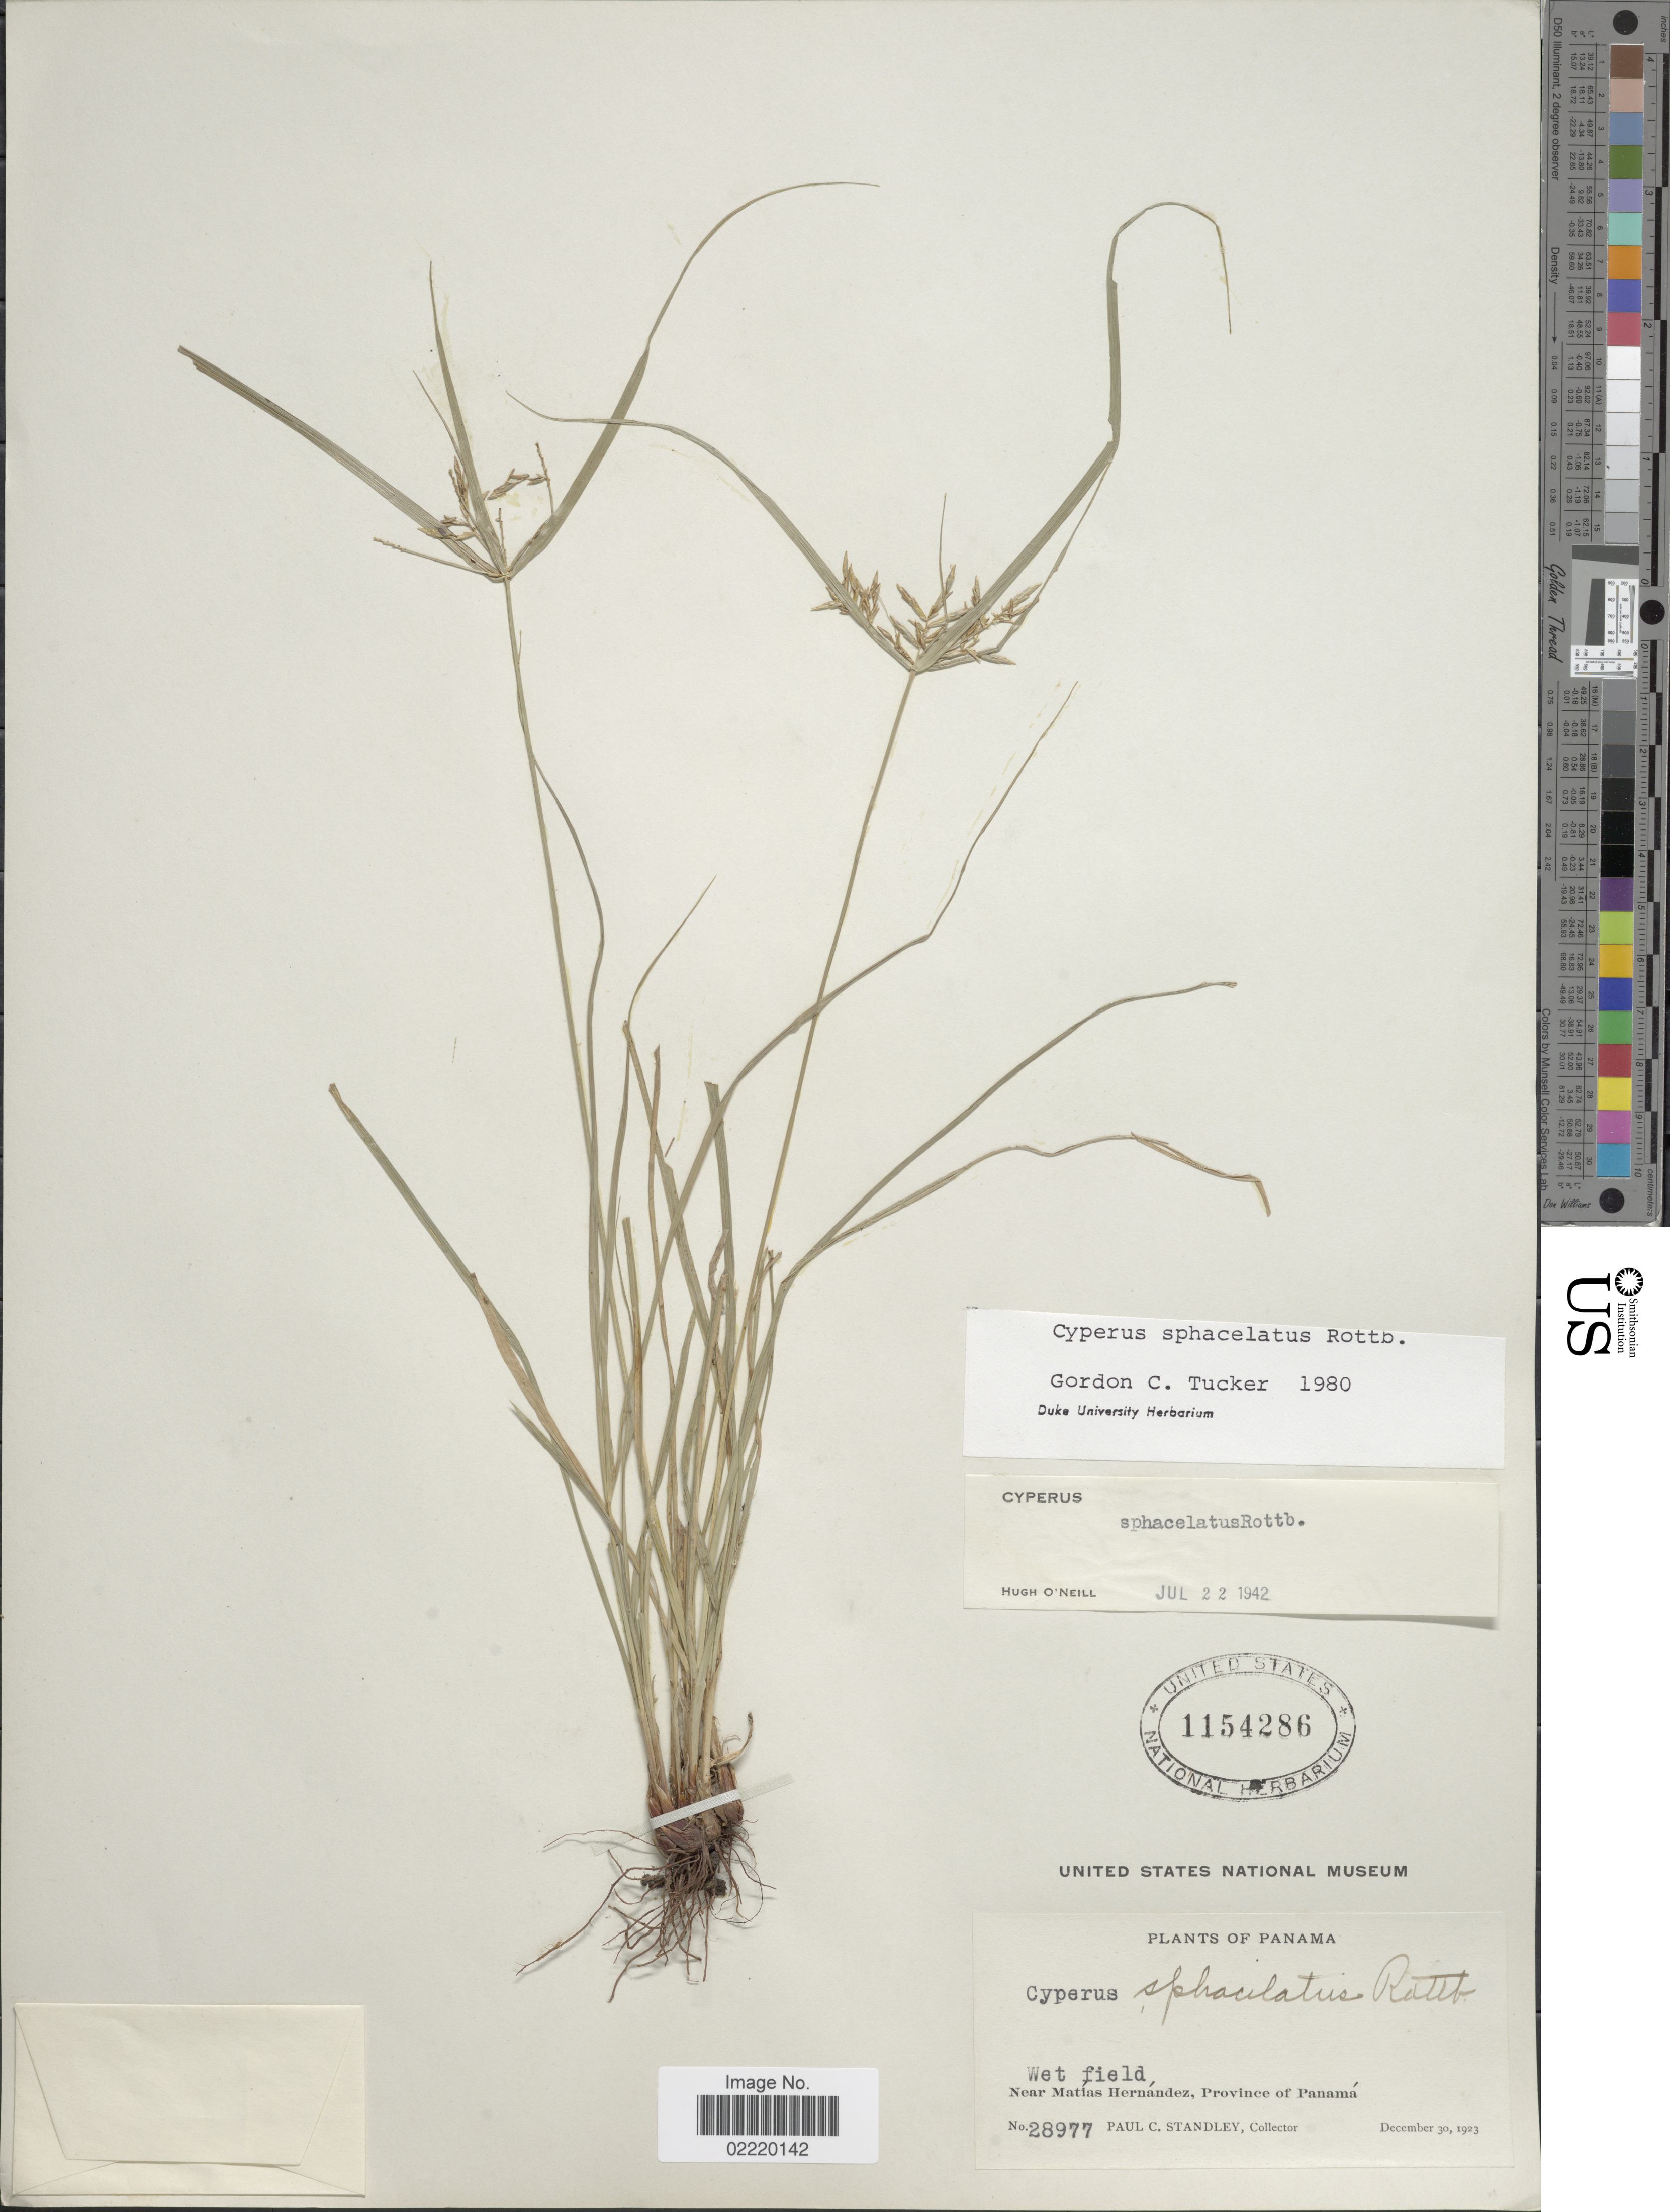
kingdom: Plantae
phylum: Tracheophyta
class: Liliopsida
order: Poales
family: Cyperaceae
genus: Cyperus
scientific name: Cyperus sphacelatus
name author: Rottb.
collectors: P. C. Standley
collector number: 28977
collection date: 1923-12-30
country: Panama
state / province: Panamá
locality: Wet field, near Matias Hernandez.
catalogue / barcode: US 1154286